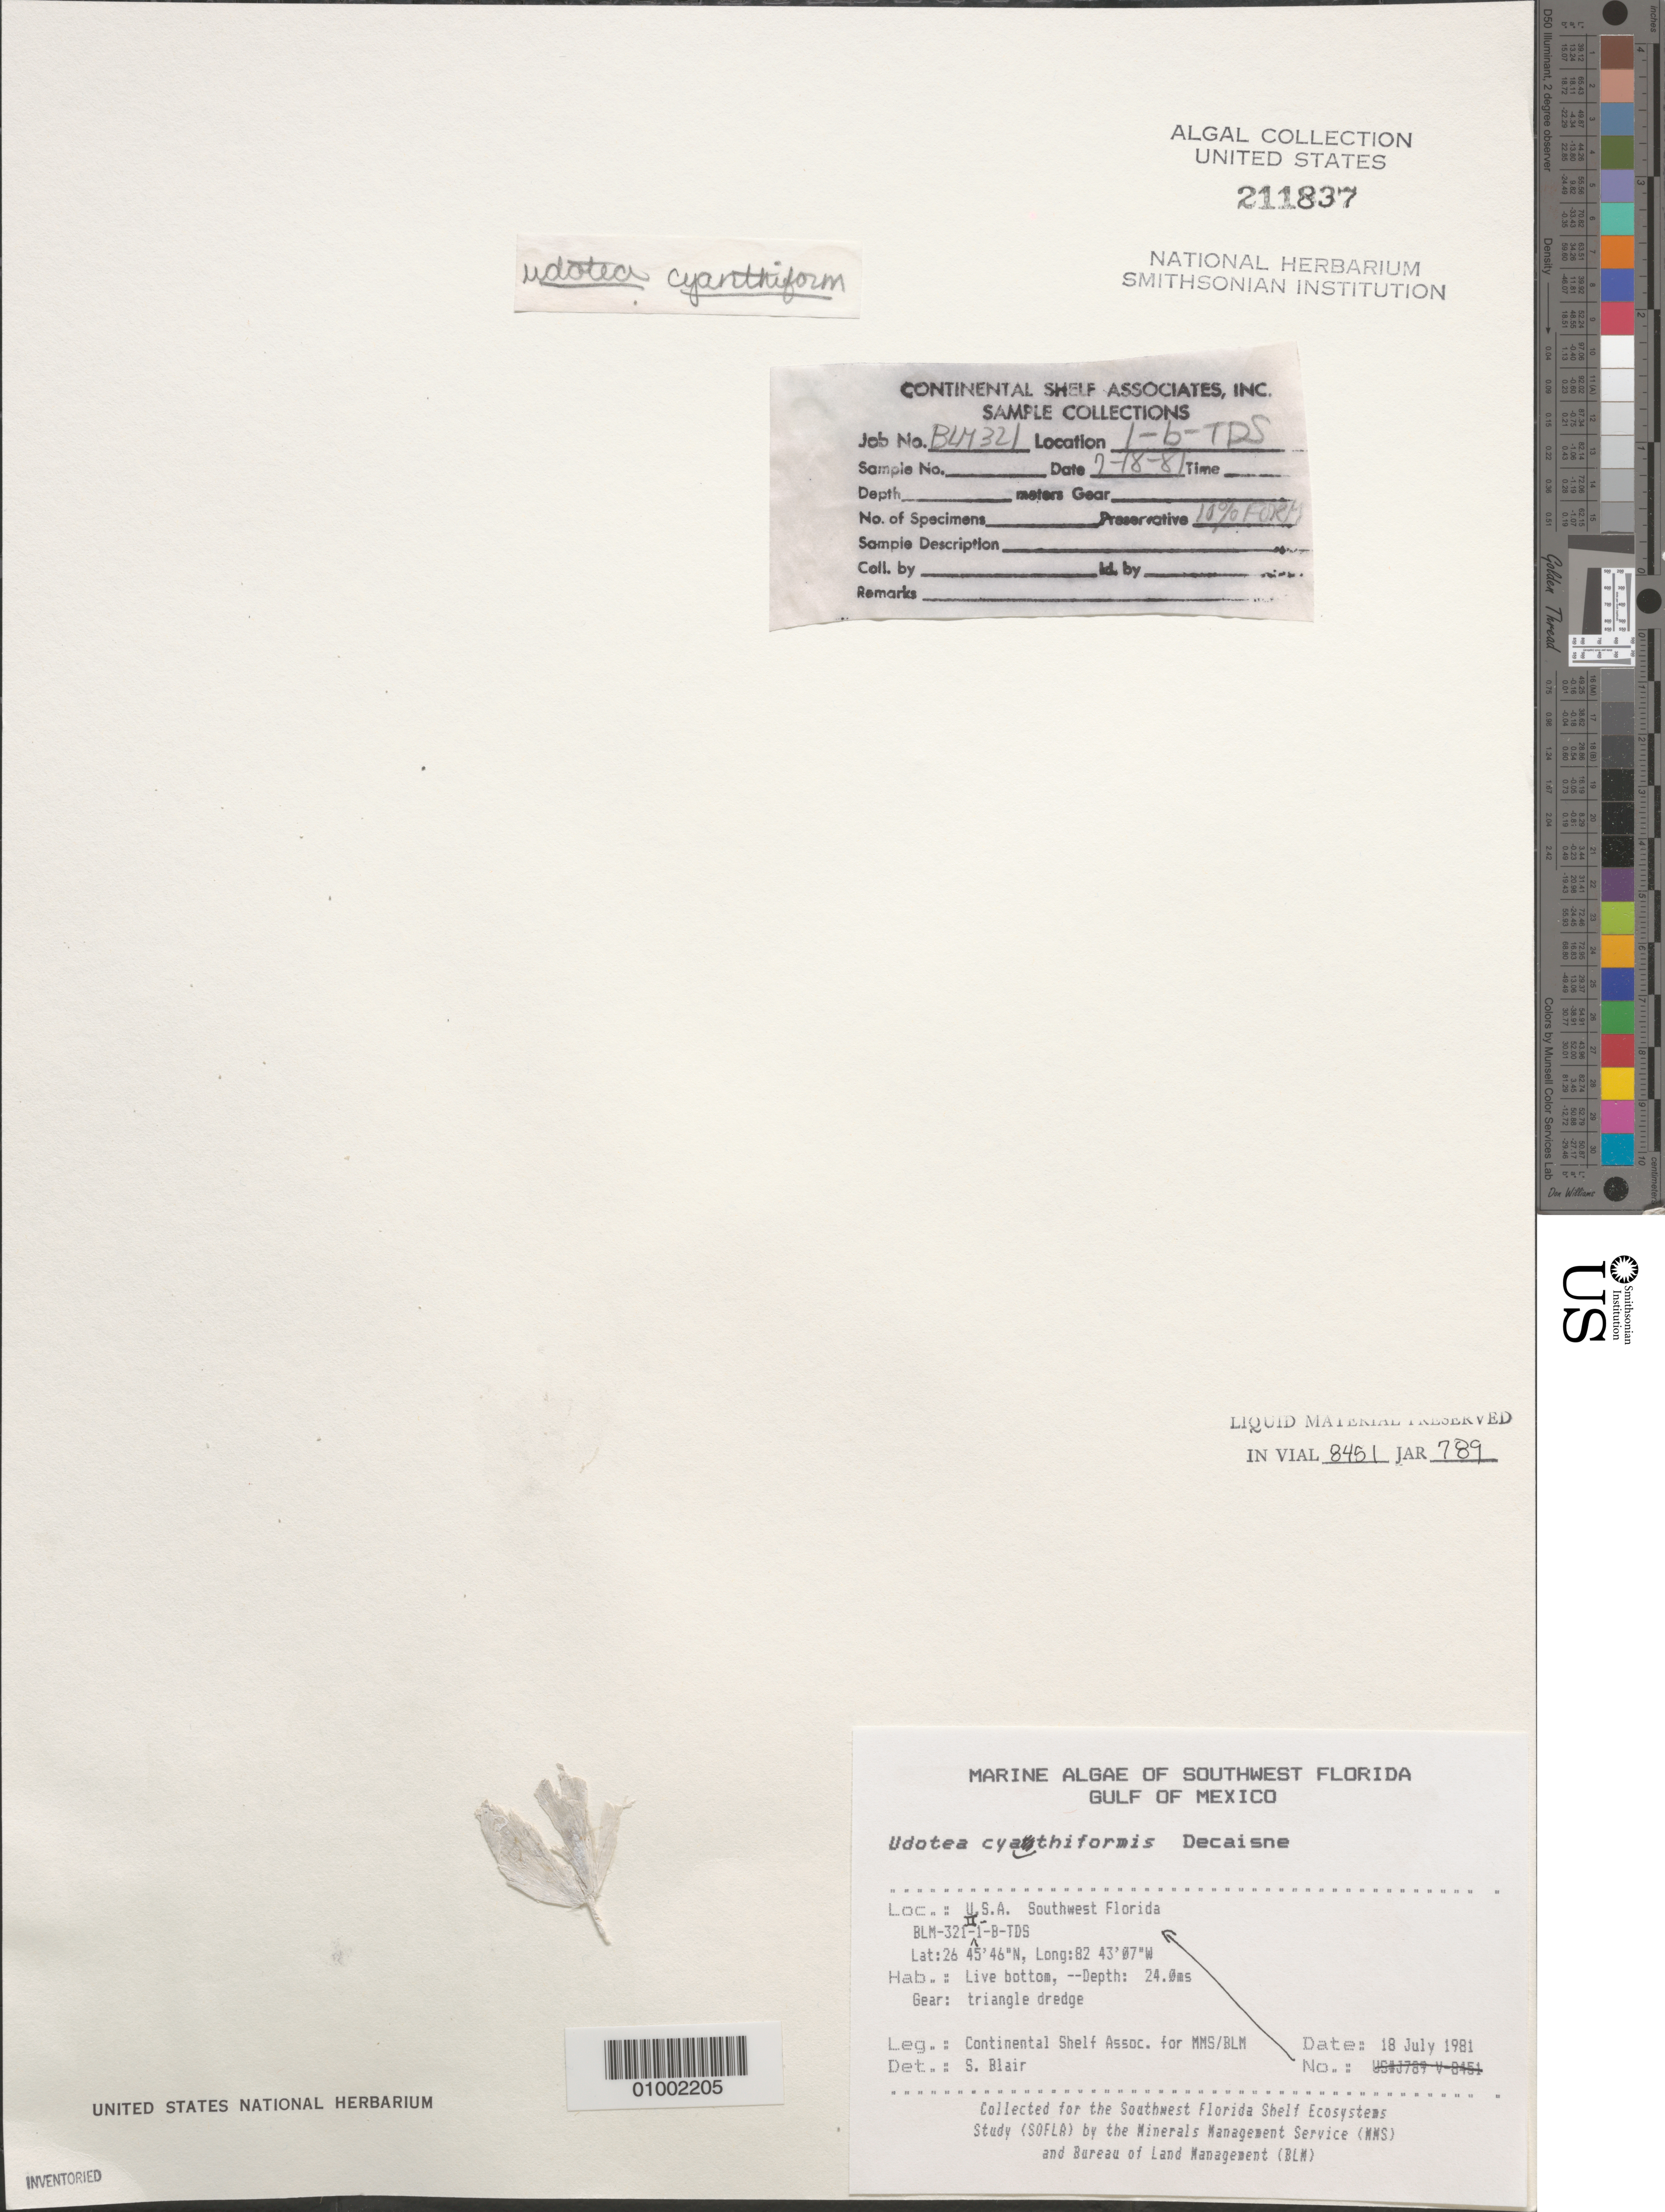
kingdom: Plantae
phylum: Chlorophyta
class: Ulvophyceae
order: Bryopsidales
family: Udoteaceae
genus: Udotea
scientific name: Udotea cyathiformis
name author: Decne.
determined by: Blair, S. M.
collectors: Continental Shelf Associates for the MMS/BLM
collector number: BLM-321-II-1-B-TDS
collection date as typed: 18 Jul 1981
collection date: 1981-07-18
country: United States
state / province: Florida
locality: Gulf of Mexico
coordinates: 26 45'46"N, 82 43'07"W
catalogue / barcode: US 211837